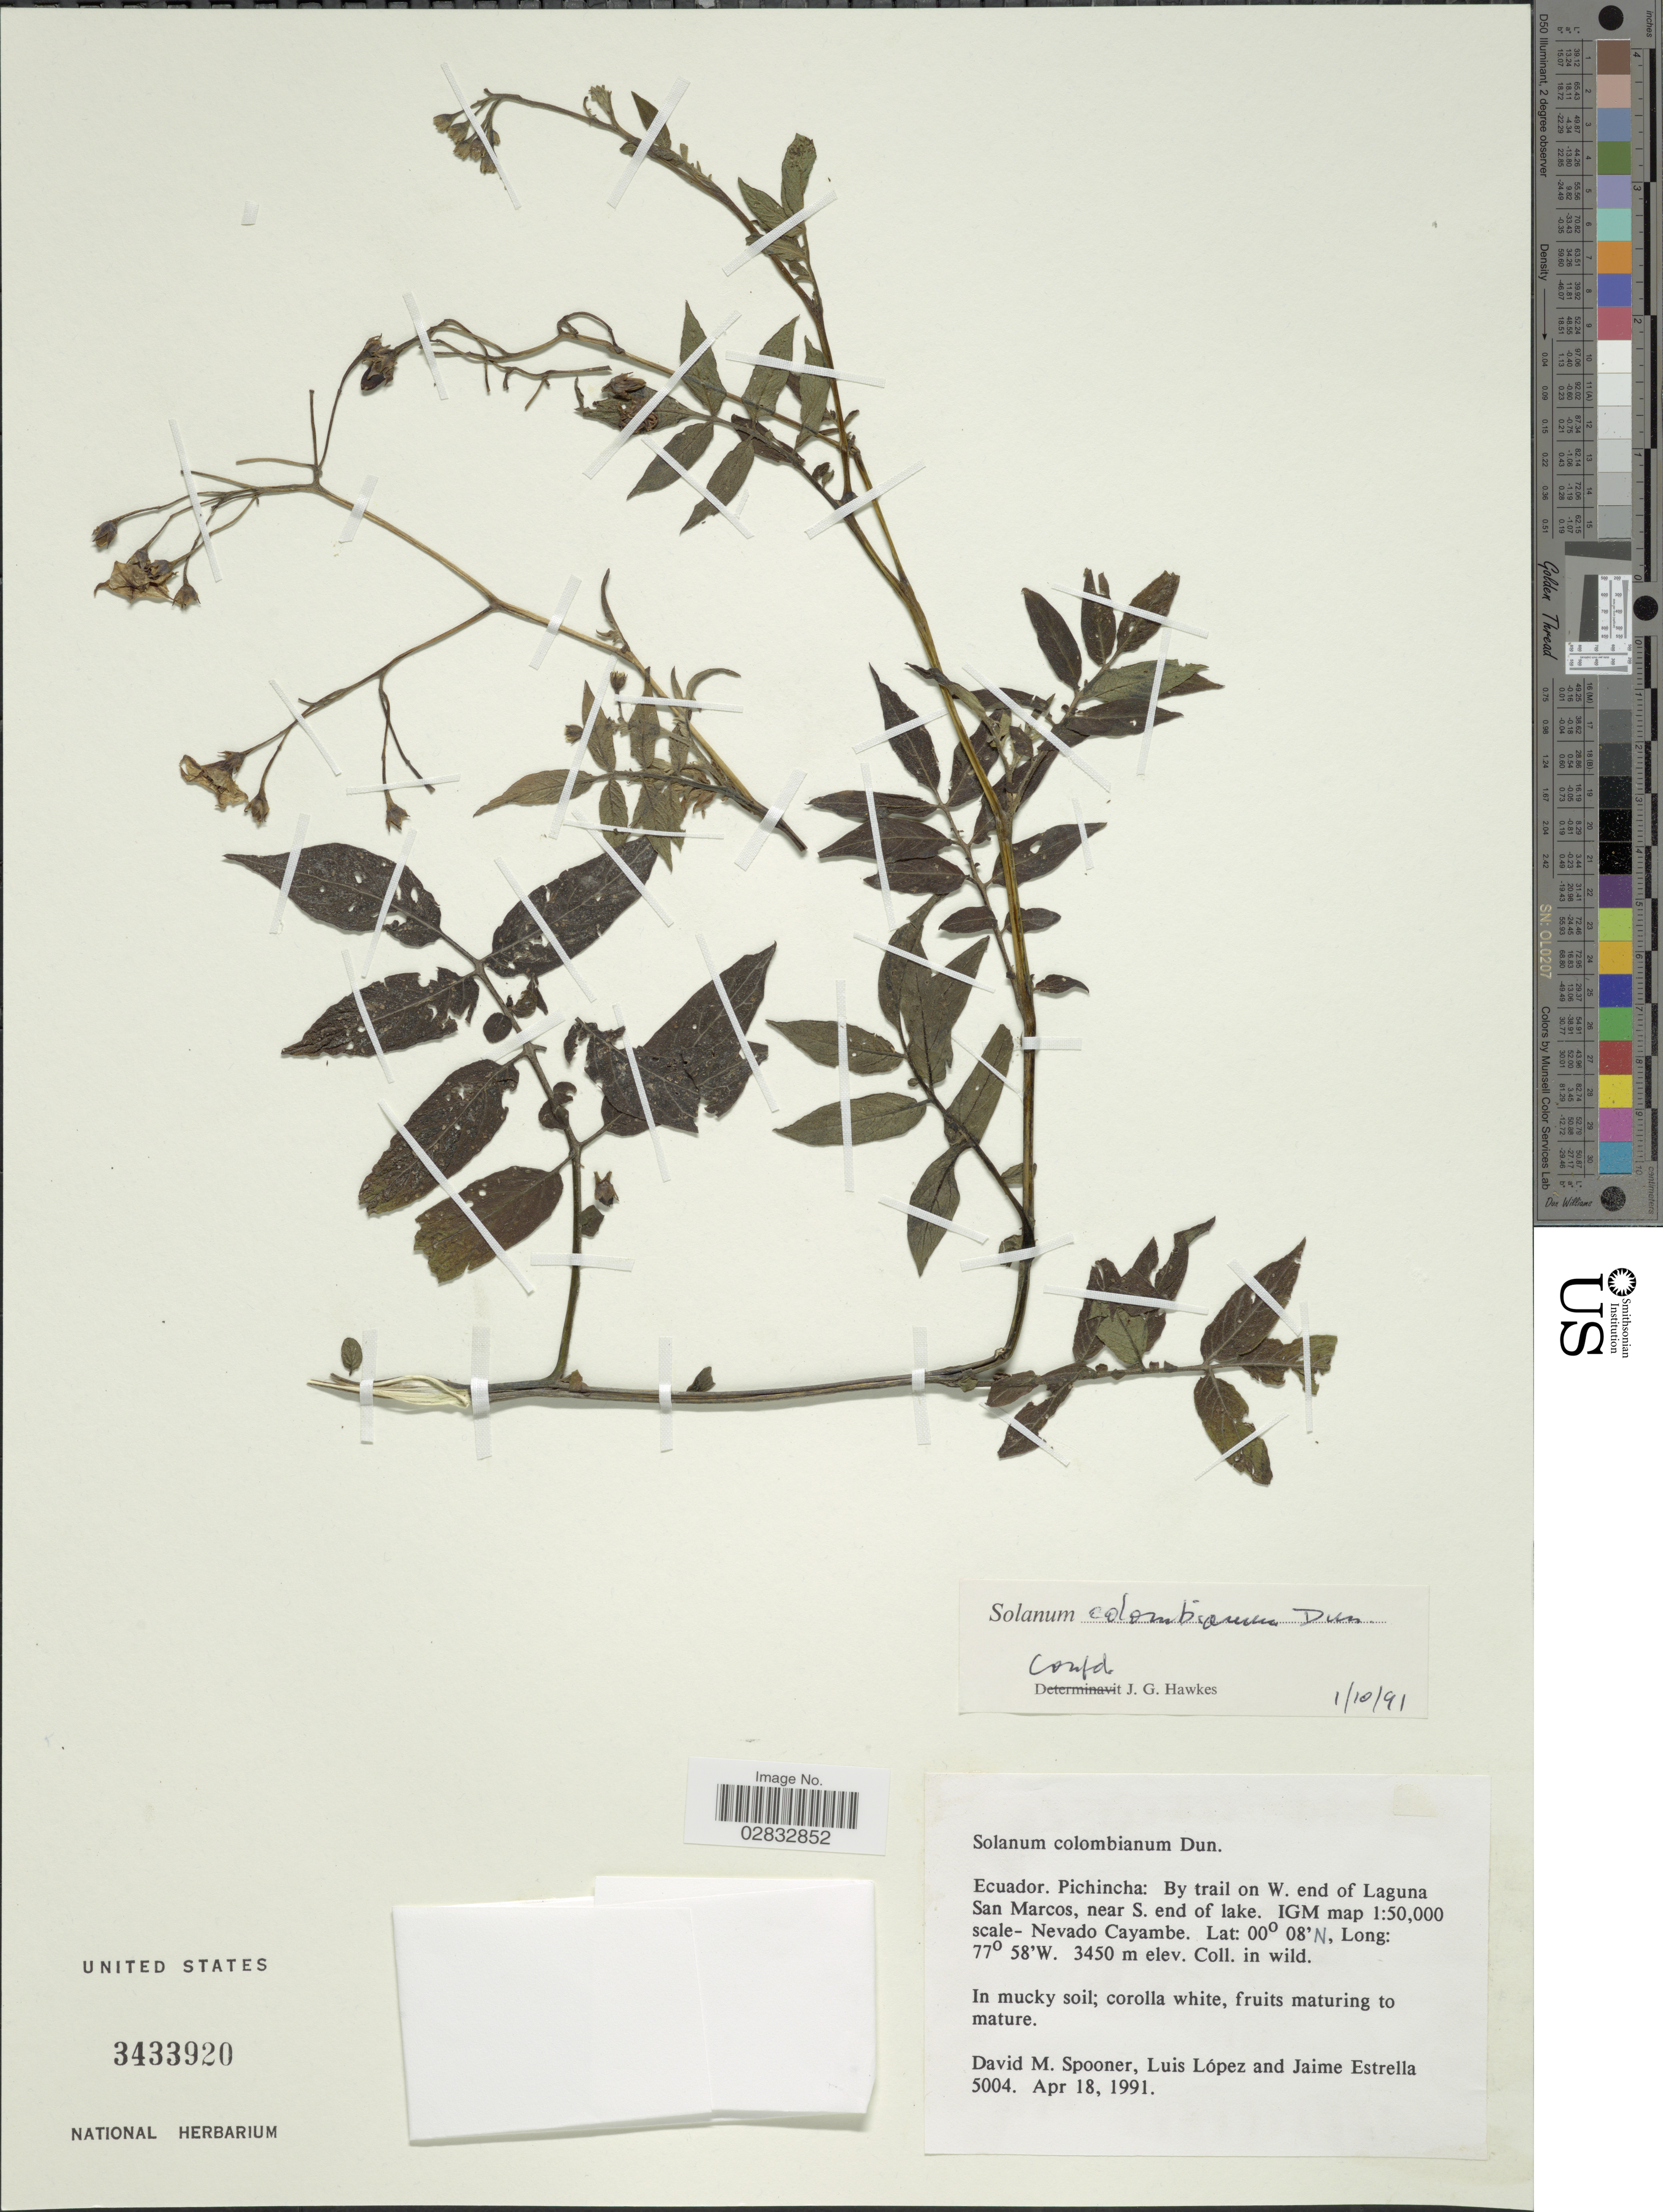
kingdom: Plantae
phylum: Tracheophyta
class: Magnoliopsida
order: Solanales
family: Solanaceae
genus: Solanum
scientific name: Solanum colombianum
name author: Dunal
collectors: D. Spooner, L. López & J. Estrella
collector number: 5004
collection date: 1991-04-18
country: Ecuador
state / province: Pichincha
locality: By trail on W. end of Laguna San Marcos, near S. end of lake. IGM map: 1:50,000 scale- Nevado Cayambe.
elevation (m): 3450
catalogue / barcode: US 3433920